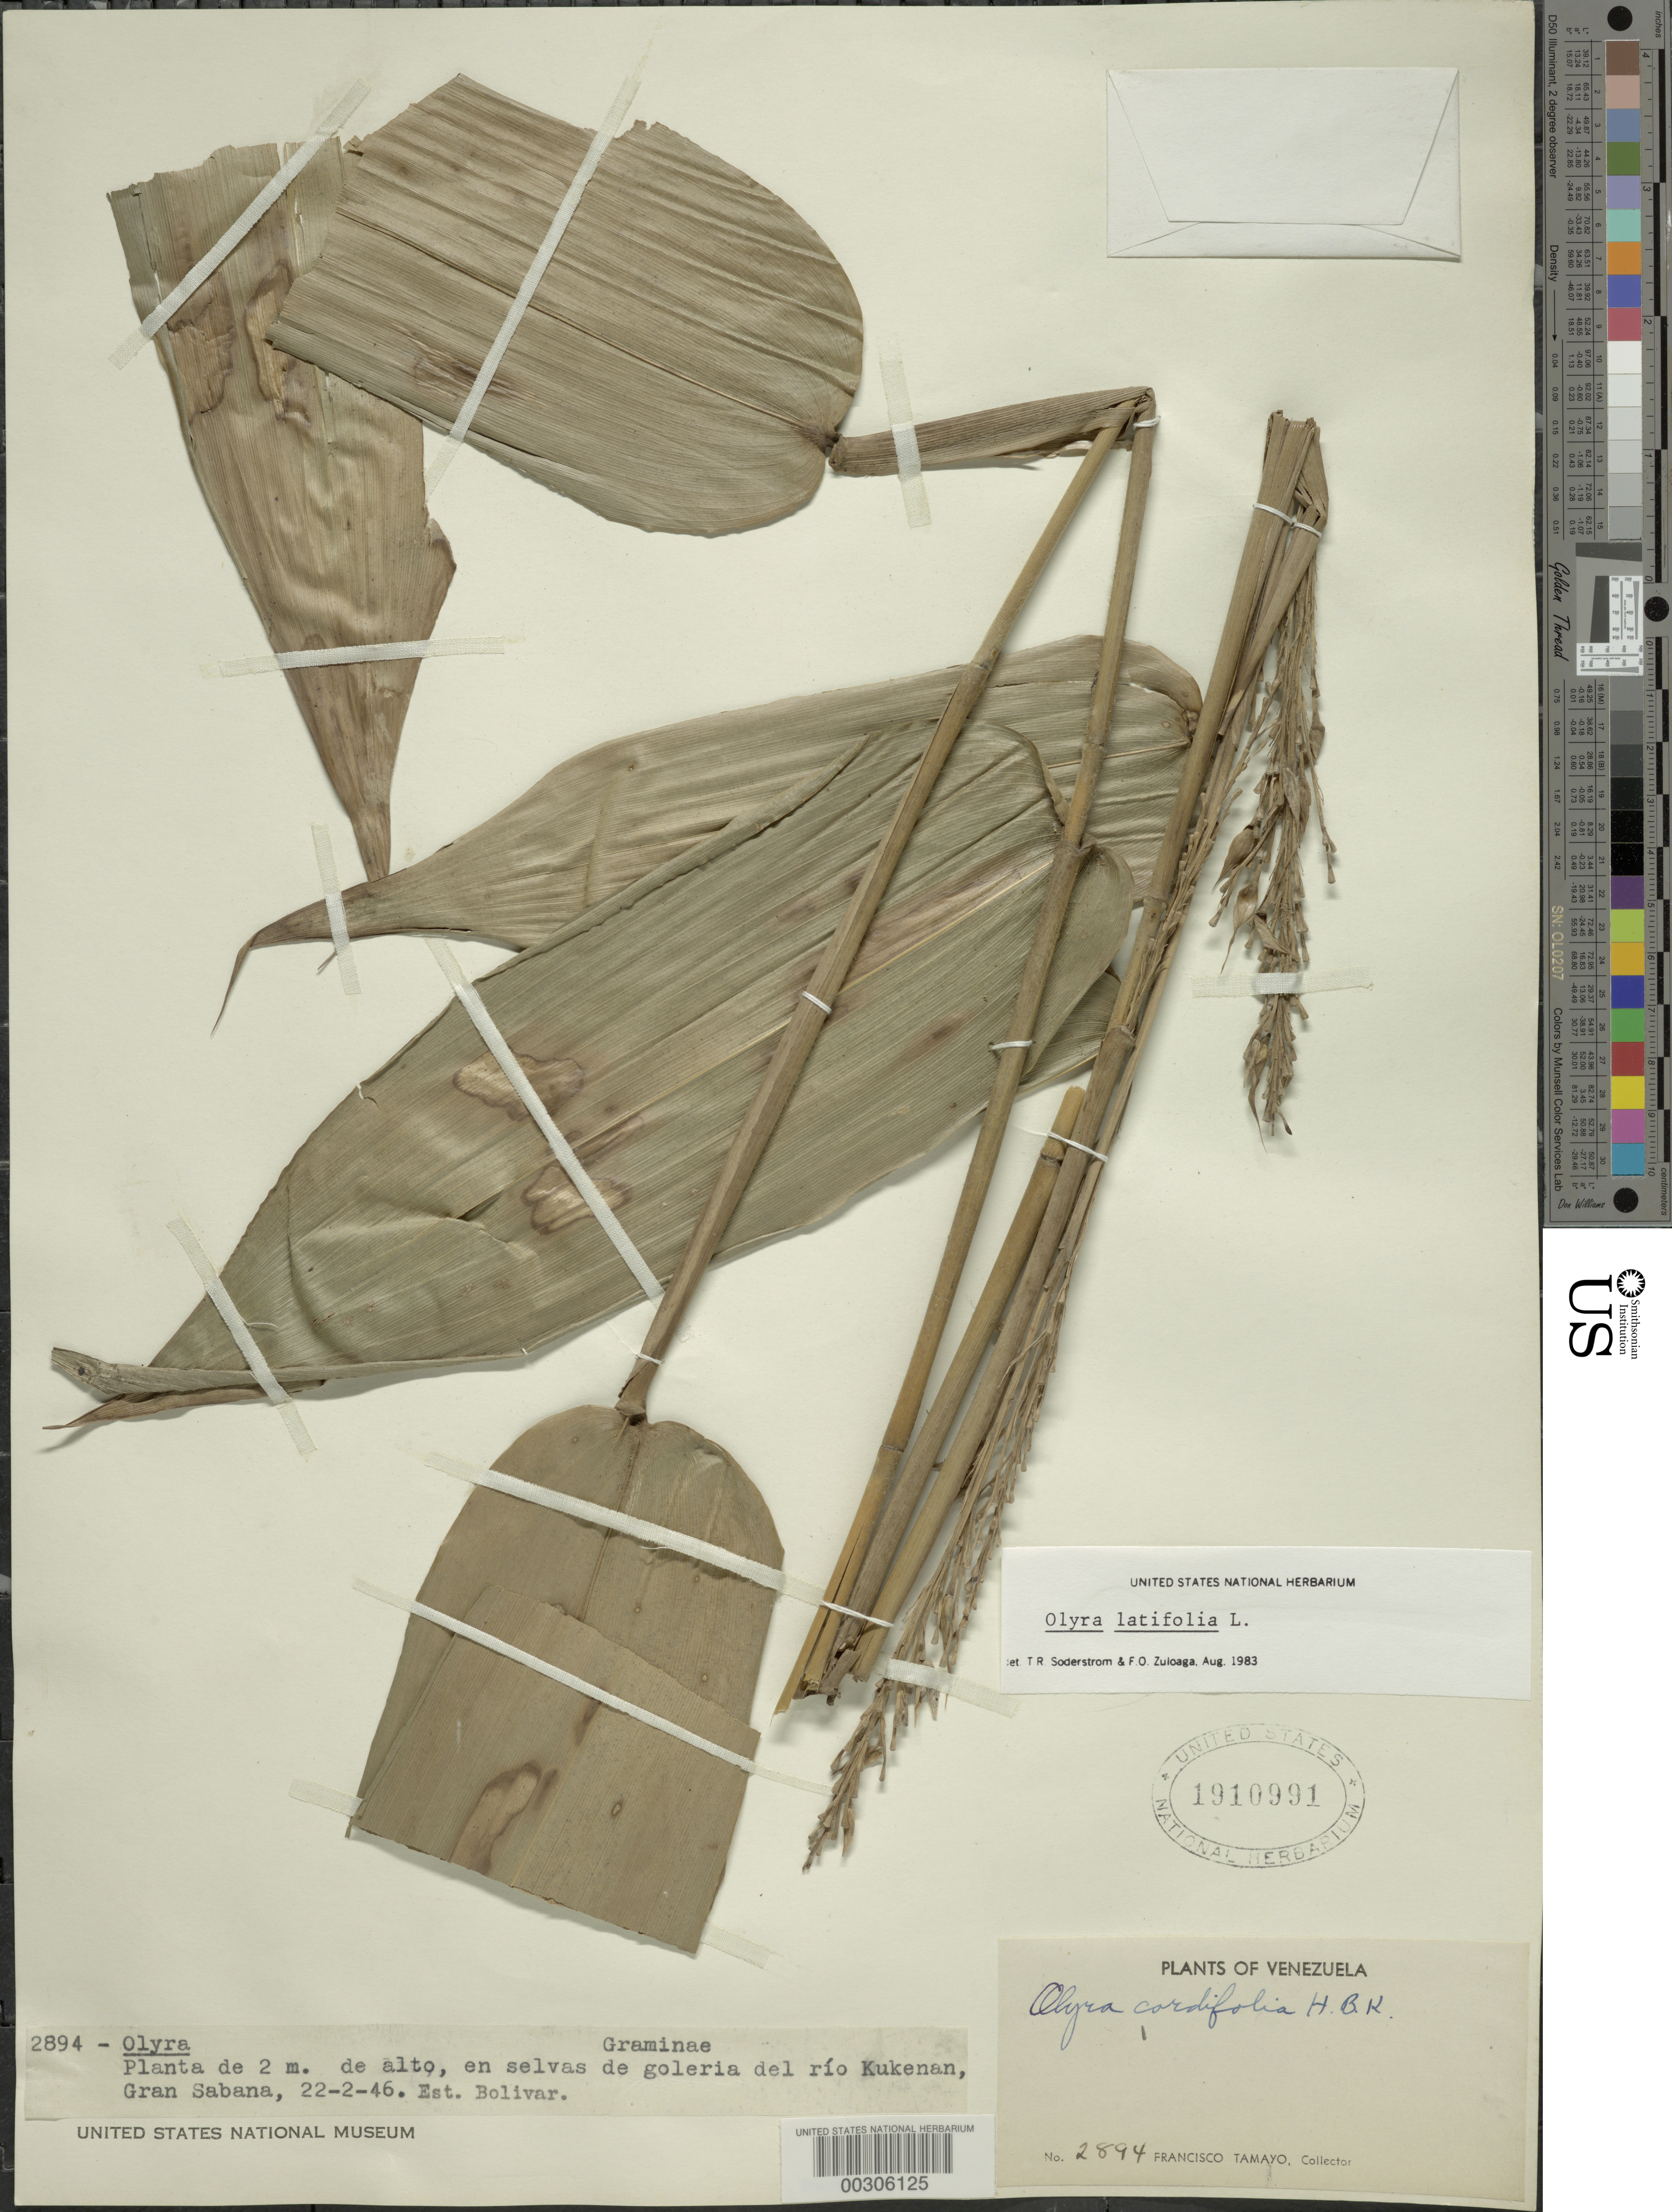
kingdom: Plantae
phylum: Tracheophyta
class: Liliopsida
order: Poales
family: Poaceae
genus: Olyra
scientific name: Olyra latifolia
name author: L.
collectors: F. Tamayo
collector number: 2894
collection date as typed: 22 Feb 1946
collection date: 1946-02-22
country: Venezuela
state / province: Bolivar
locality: Rio kukenan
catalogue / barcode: US 1910991